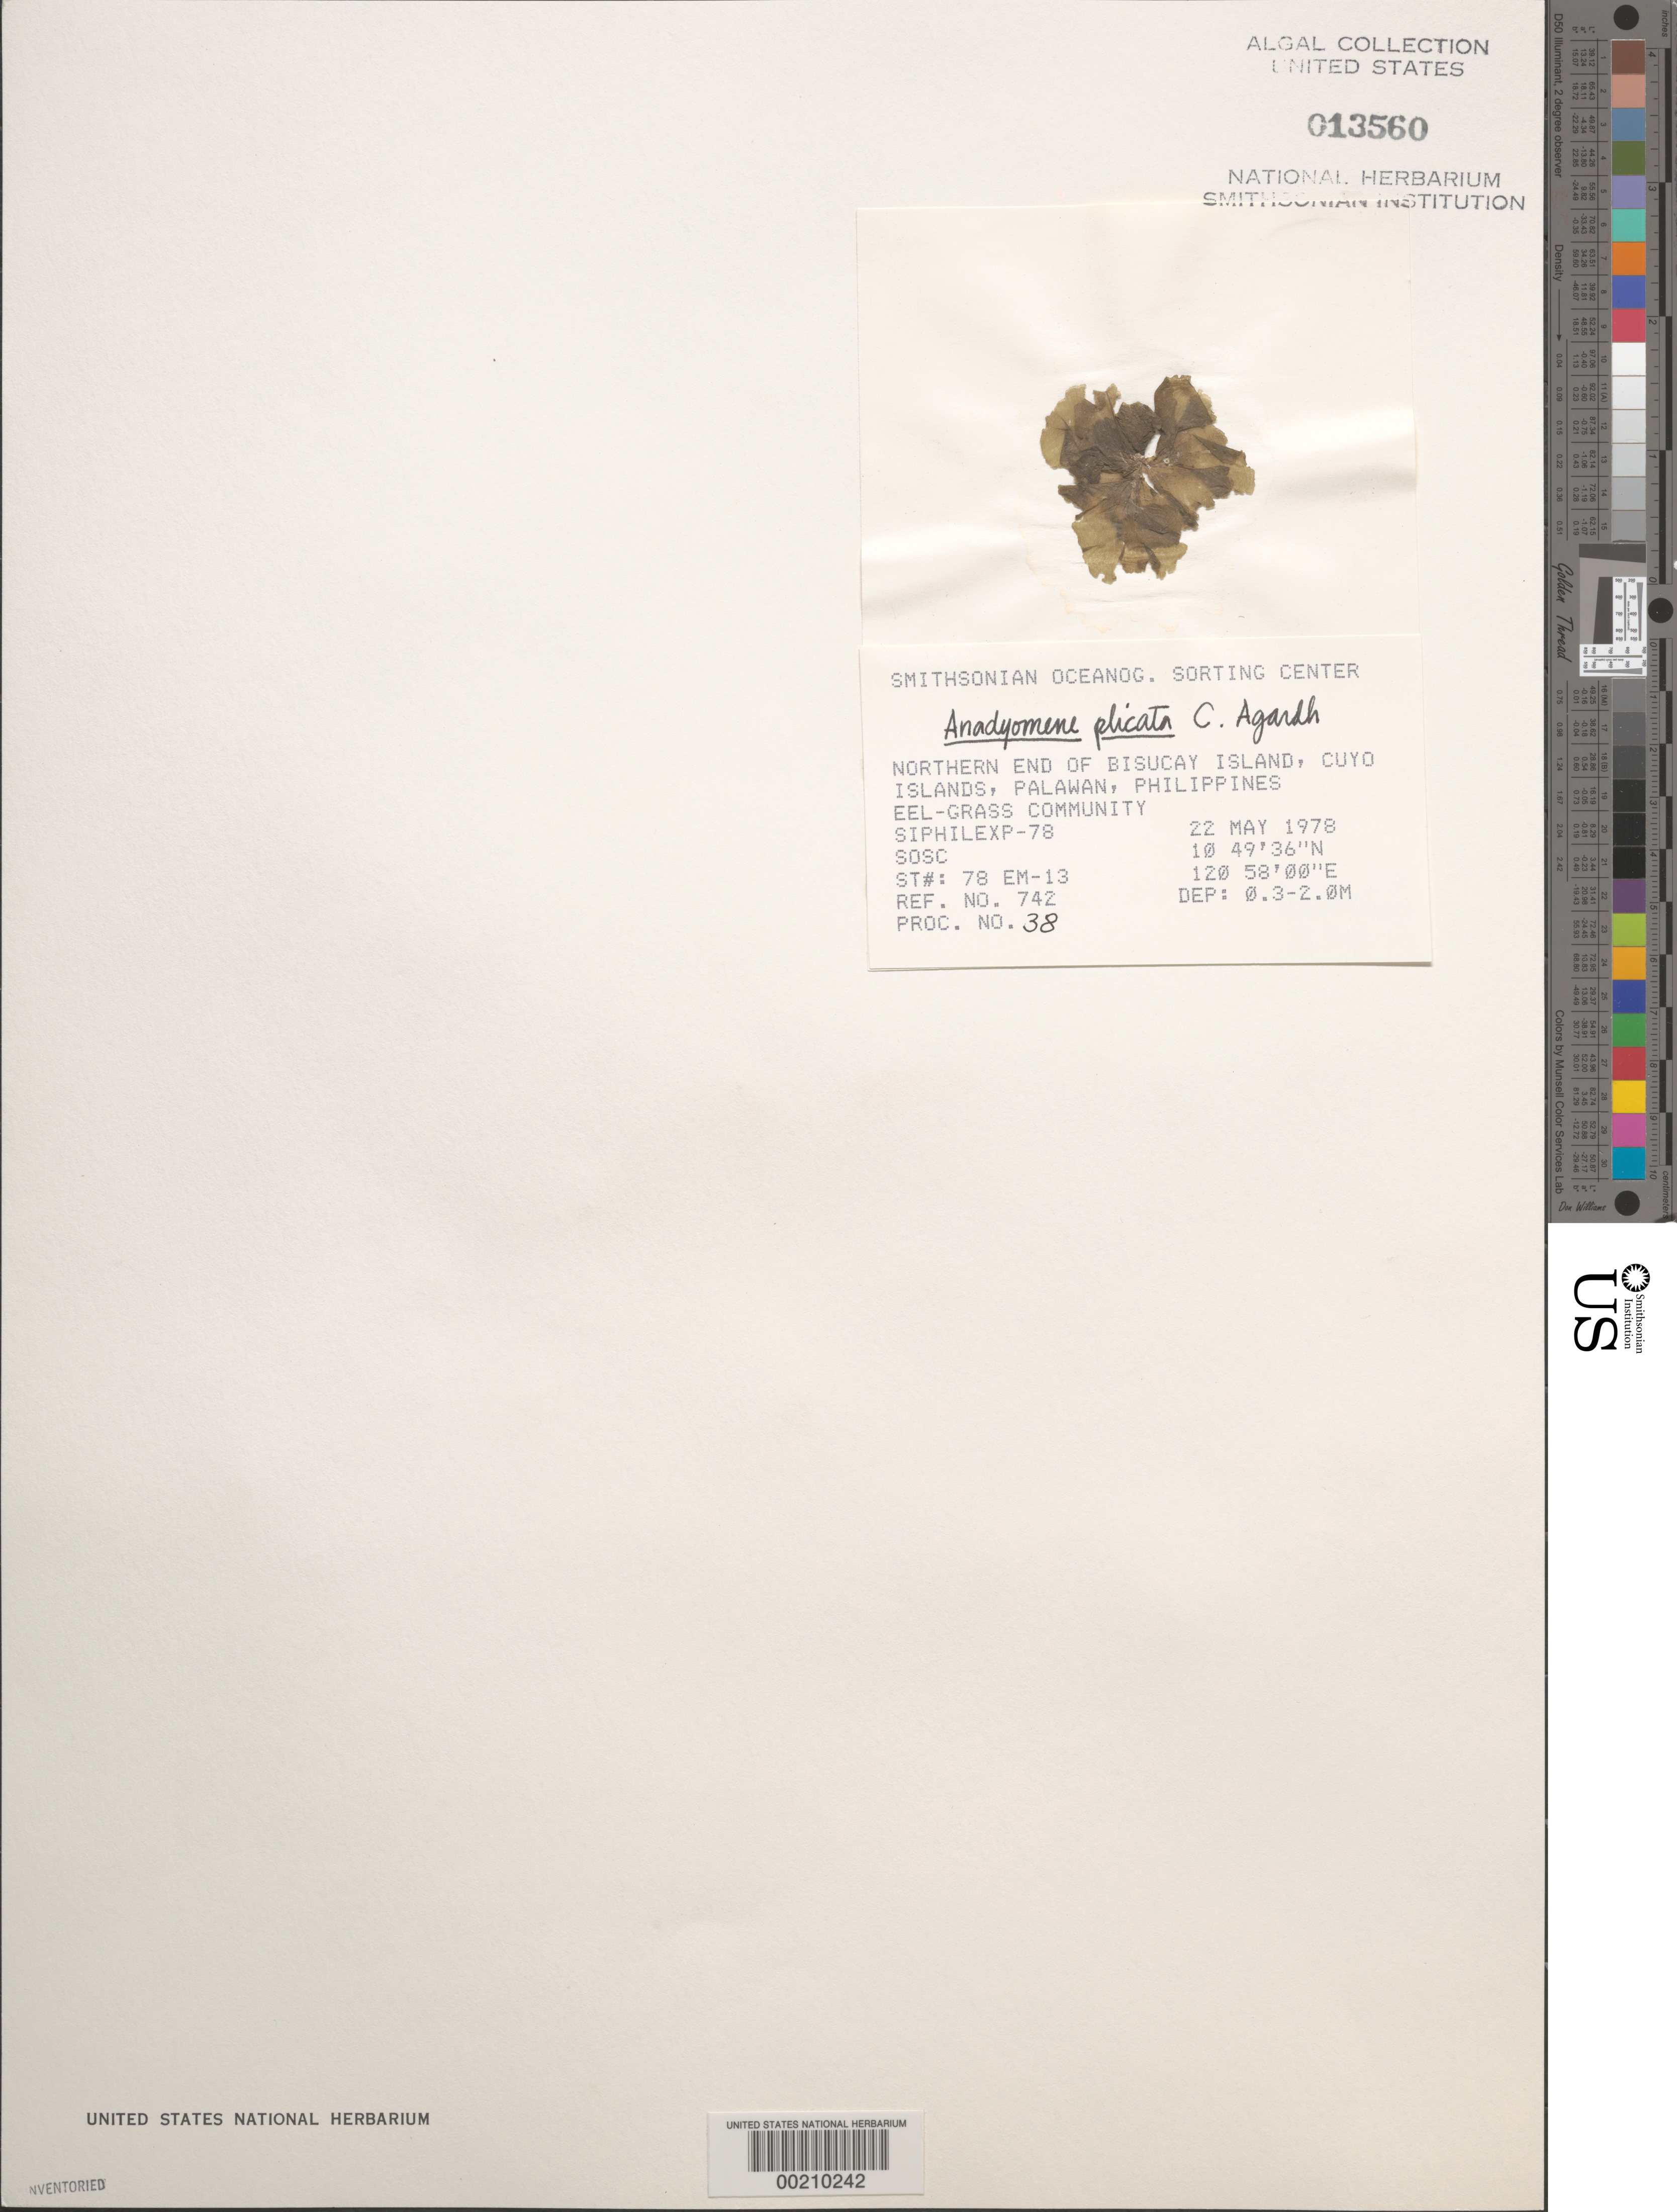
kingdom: Plantae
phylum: Chlorophyta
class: Ulvophyceae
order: Cladophorales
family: Anadyomenaceae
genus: Anadyomene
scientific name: Anadyomene plicata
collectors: SOSC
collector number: Station 78 Em-13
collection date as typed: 22 May 1978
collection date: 1978-05-22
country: Philippines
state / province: Mimaropa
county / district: Palawan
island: Bisucay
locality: Northern end of island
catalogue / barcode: US 13560